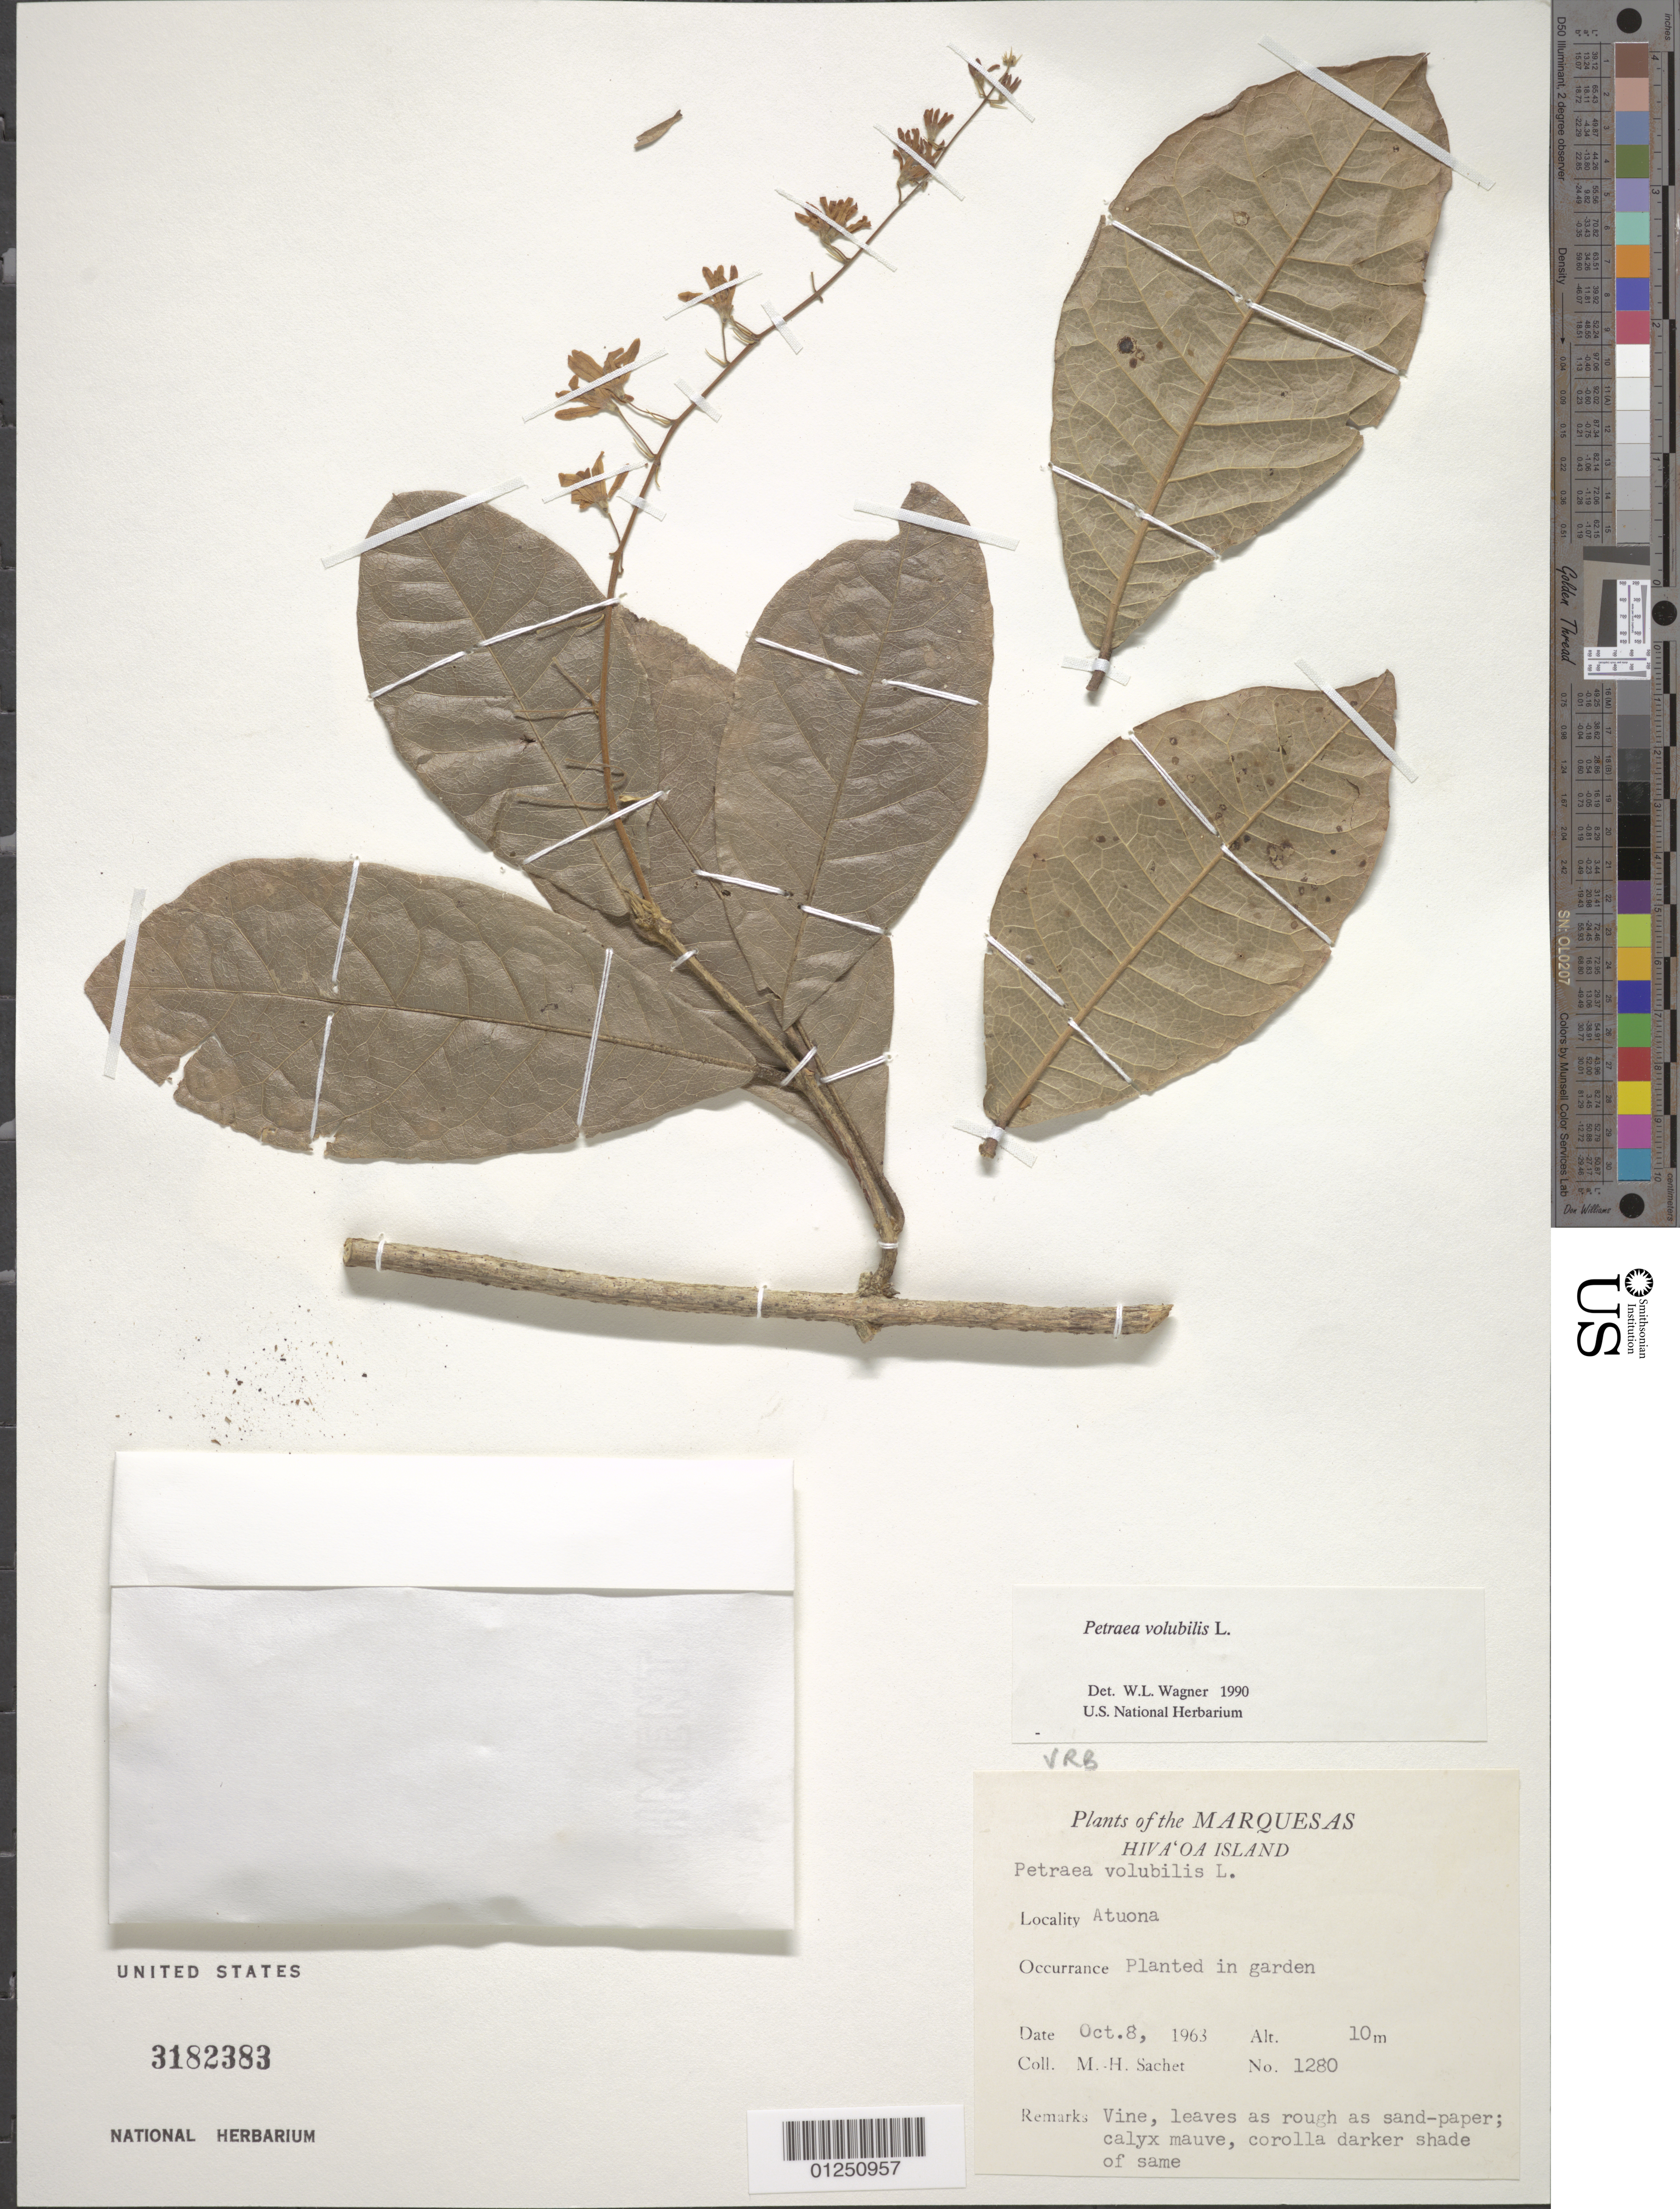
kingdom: Plantae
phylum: Tracheophyta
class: Magnoliopsida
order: Lamiales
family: Verbenaceae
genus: Petrea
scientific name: Petrea volubilis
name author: L.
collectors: M.-H. Sachet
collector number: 1280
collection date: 1963-10-08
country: French Polynesia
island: Hiva Oa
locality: Atuona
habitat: planted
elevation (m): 10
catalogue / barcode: US 3182383